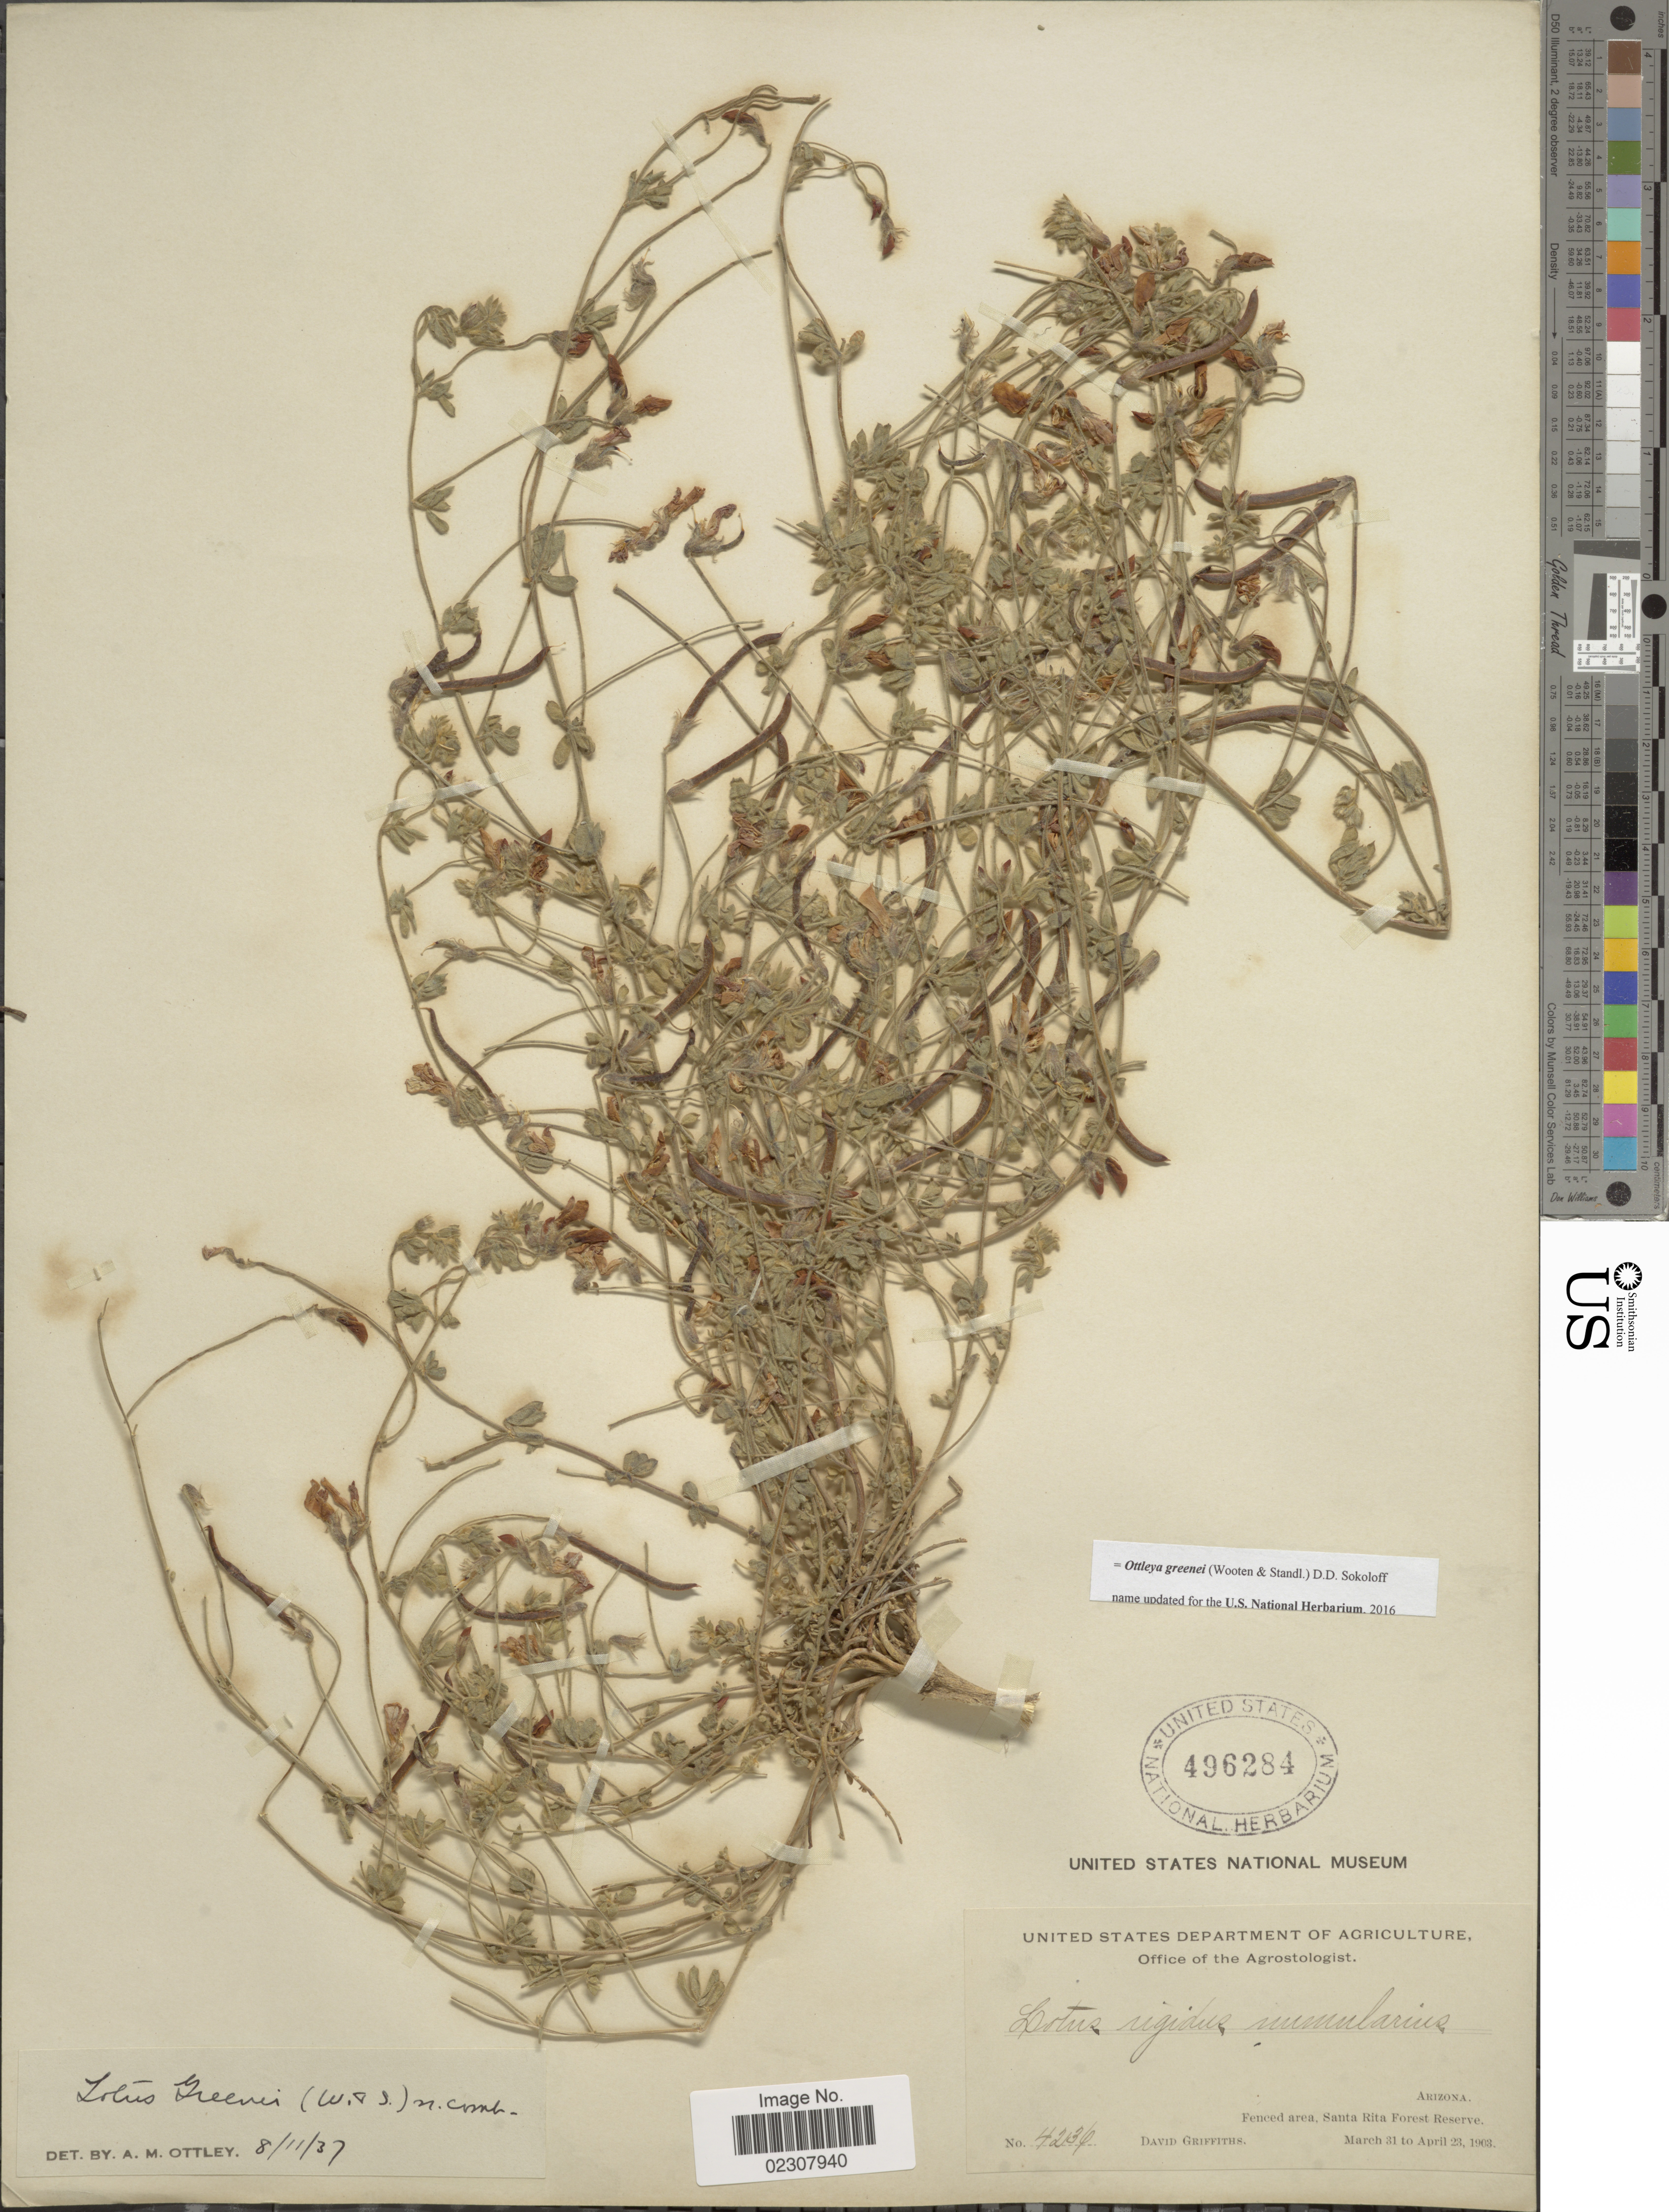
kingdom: Plantae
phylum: Tracheophyta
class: Magnoliopsida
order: Fabales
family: Fabaceae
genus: Ottleya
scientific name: Ottleya greenei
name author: (Wooten & Standl.) D.D. Sokoloff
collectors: D. Griffiths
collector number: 4236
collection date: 1903-03-31/1903-04-23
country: United States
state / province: Arizona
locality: Fenced area, Santa Rita Forest Reserve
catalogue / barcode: US 496284